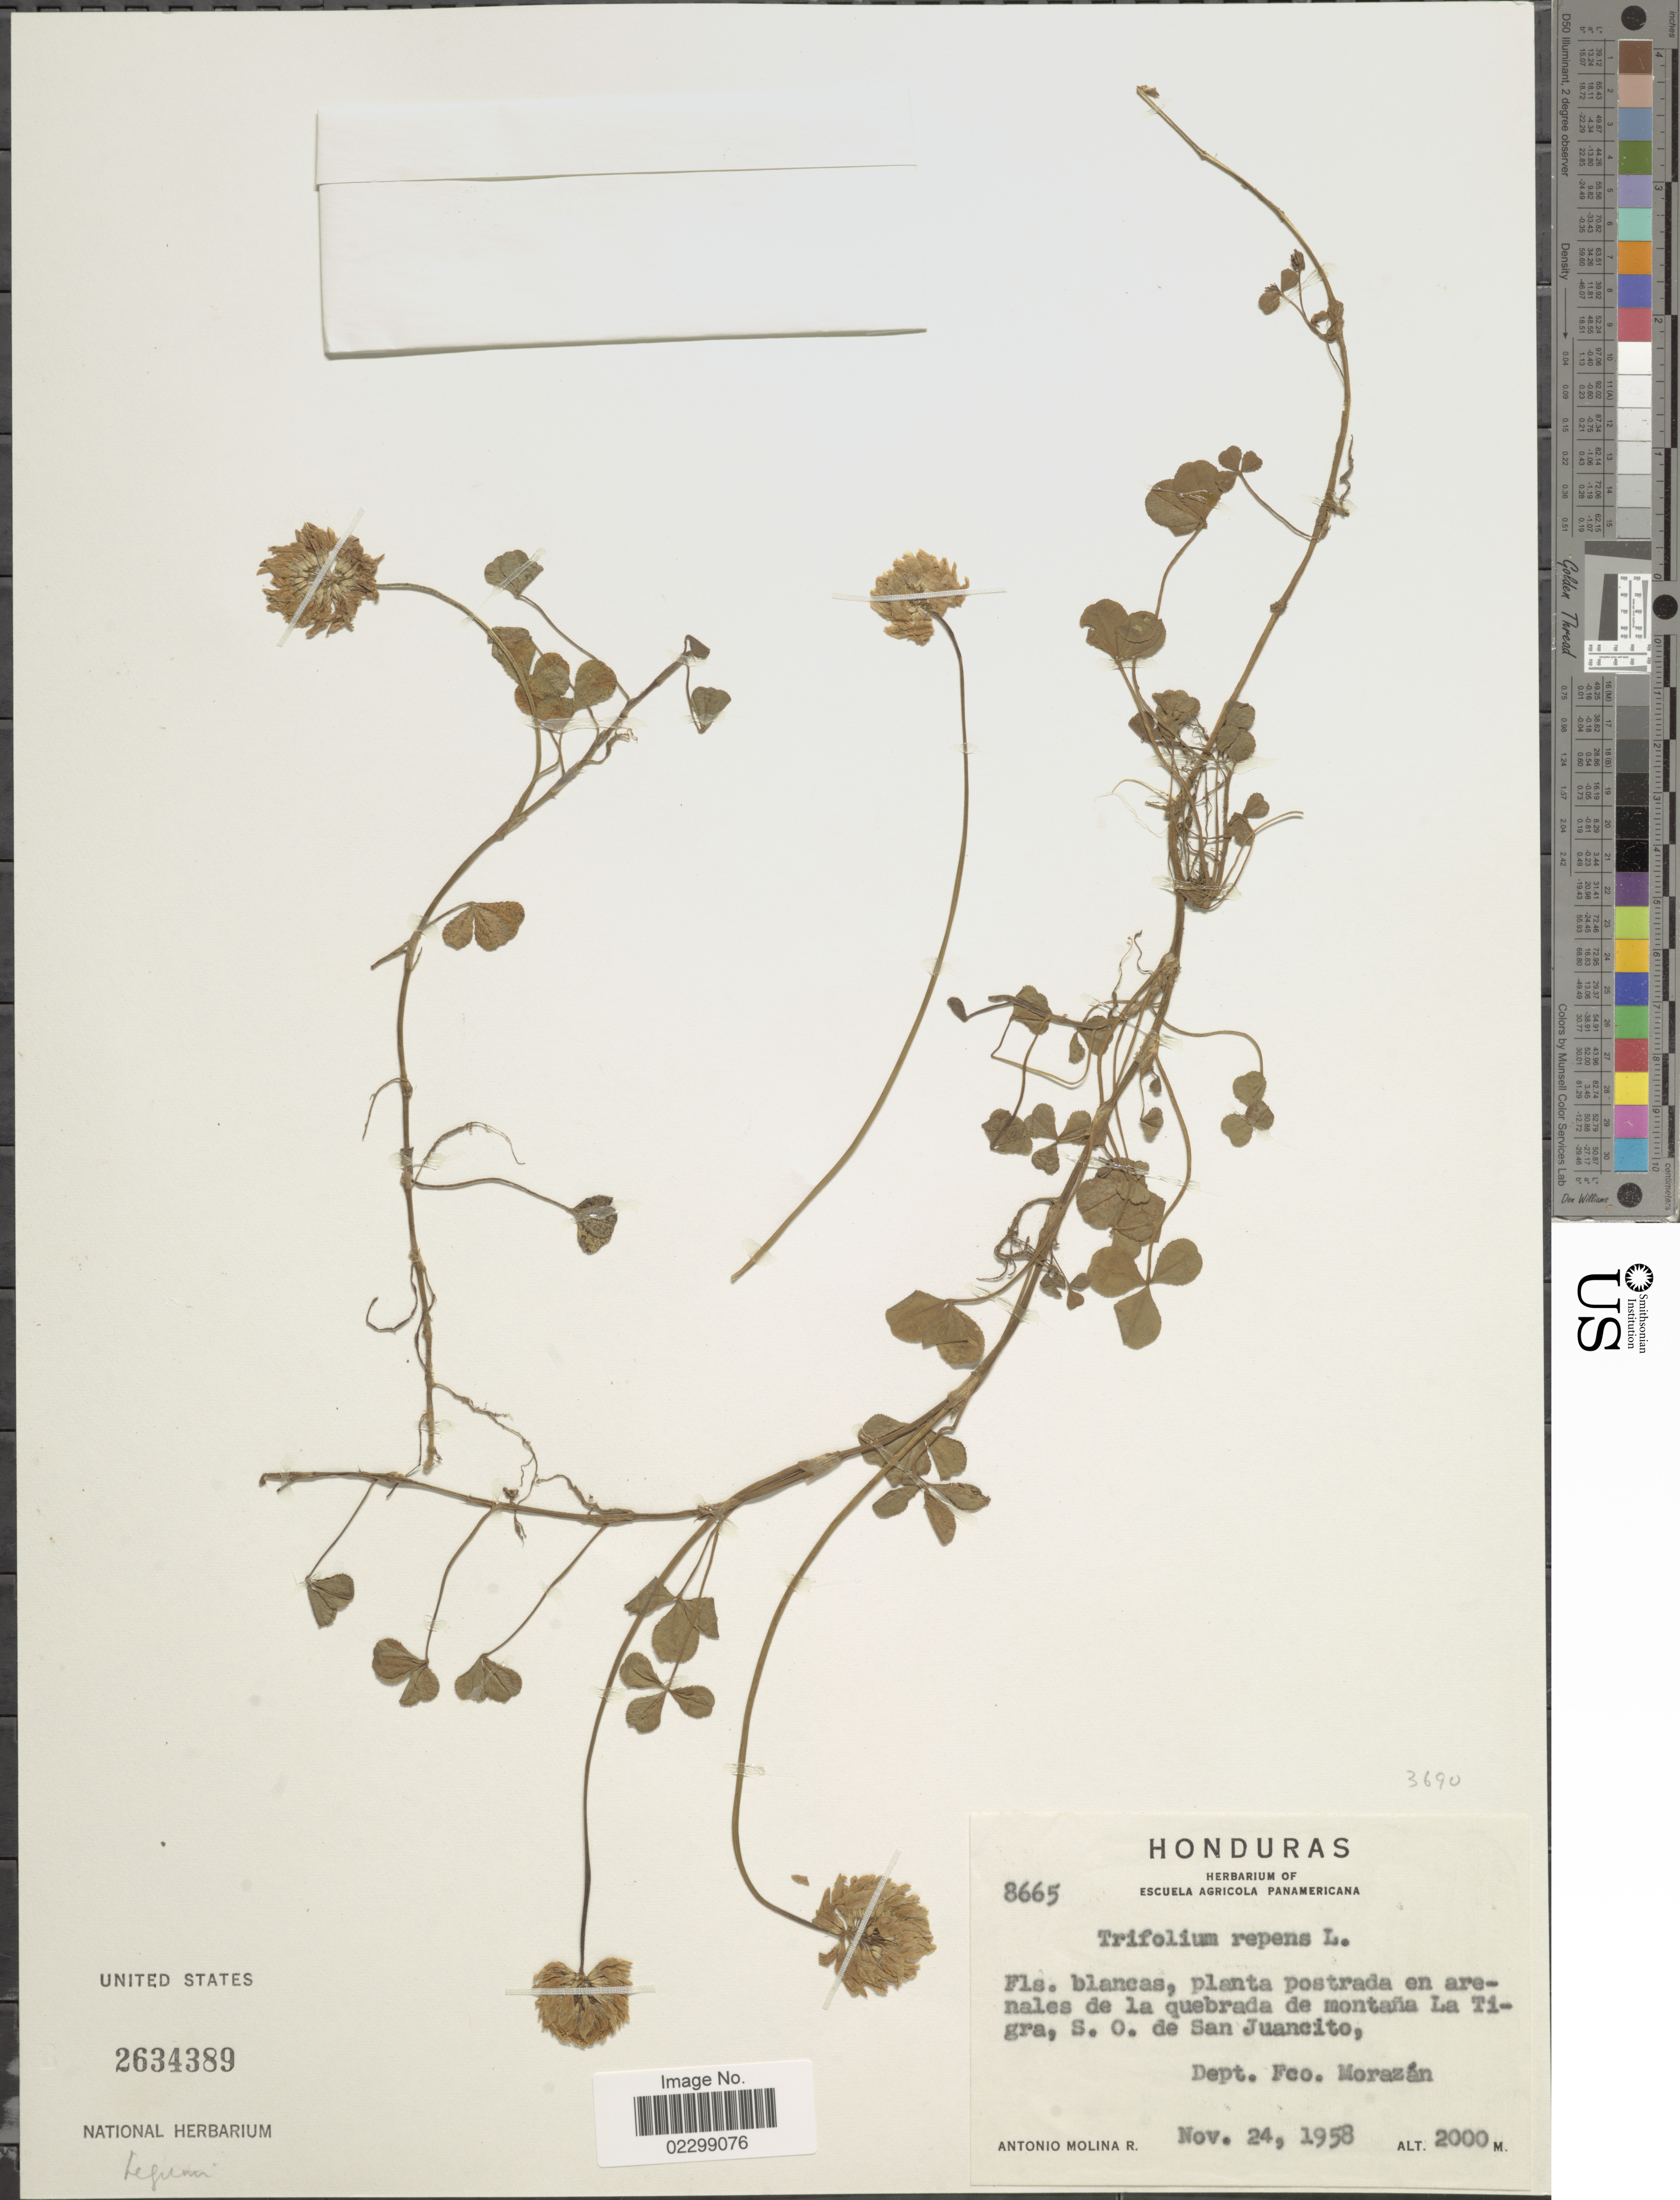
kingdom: Plantae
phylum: Tracheophyta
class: Magnoliopsida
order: Fabales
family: Fabaceae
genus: Trifolium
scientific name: Trifolium repens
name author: L.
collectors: A. Molina R.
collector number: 8665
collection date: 1958-11-24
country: Honduras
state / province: Fco. Morazán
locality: En arenales de la quebrada de montaña La Tigra, S.O. de San Juancito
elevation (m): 2000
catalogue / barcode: US 2634389